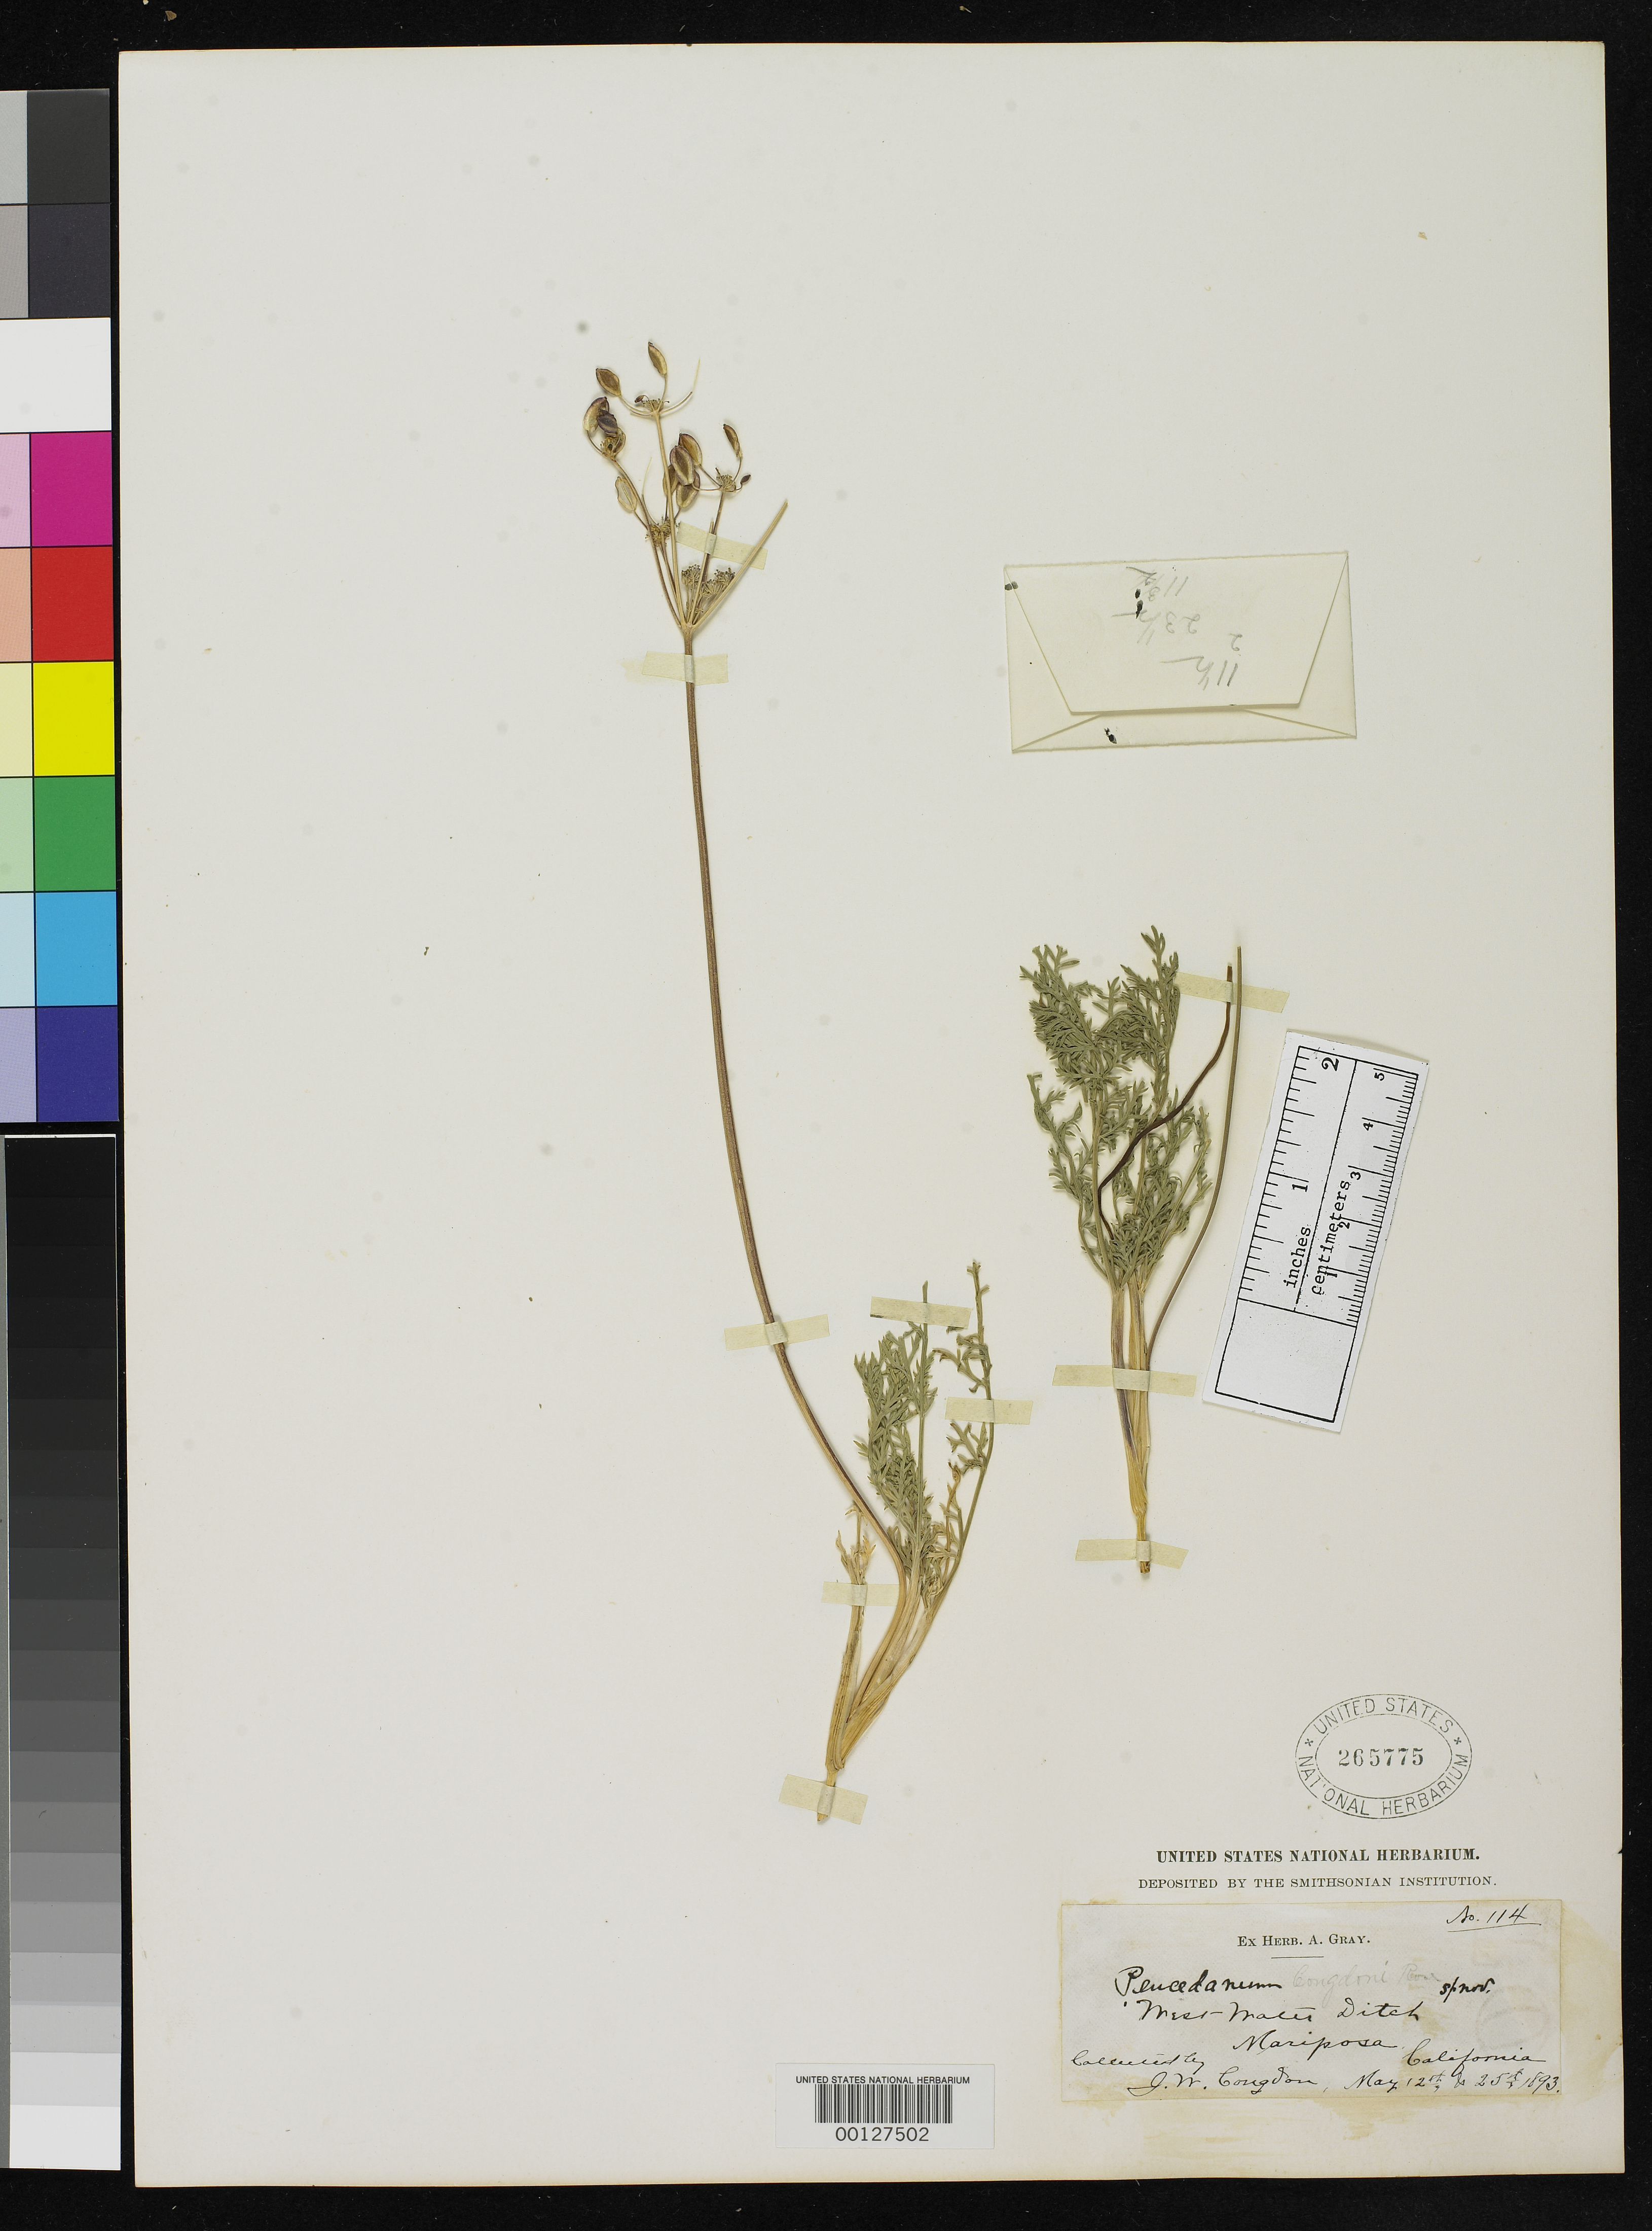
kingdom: Plantae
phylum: Tracheophyta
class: Magnoliopsida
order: Apiales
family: Apiaceae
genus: Lomatium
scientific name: Lomatium congdonii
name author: J.M. Coult. & Rose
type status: Holotype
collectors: J. W. Congdon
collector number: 114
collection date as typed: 12 May 1893 to 25 May 1893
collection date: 1893-05-12/1893-05-25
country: United States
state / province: California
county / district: Mariposa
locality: Westwater ditch.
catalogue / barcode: US 265775